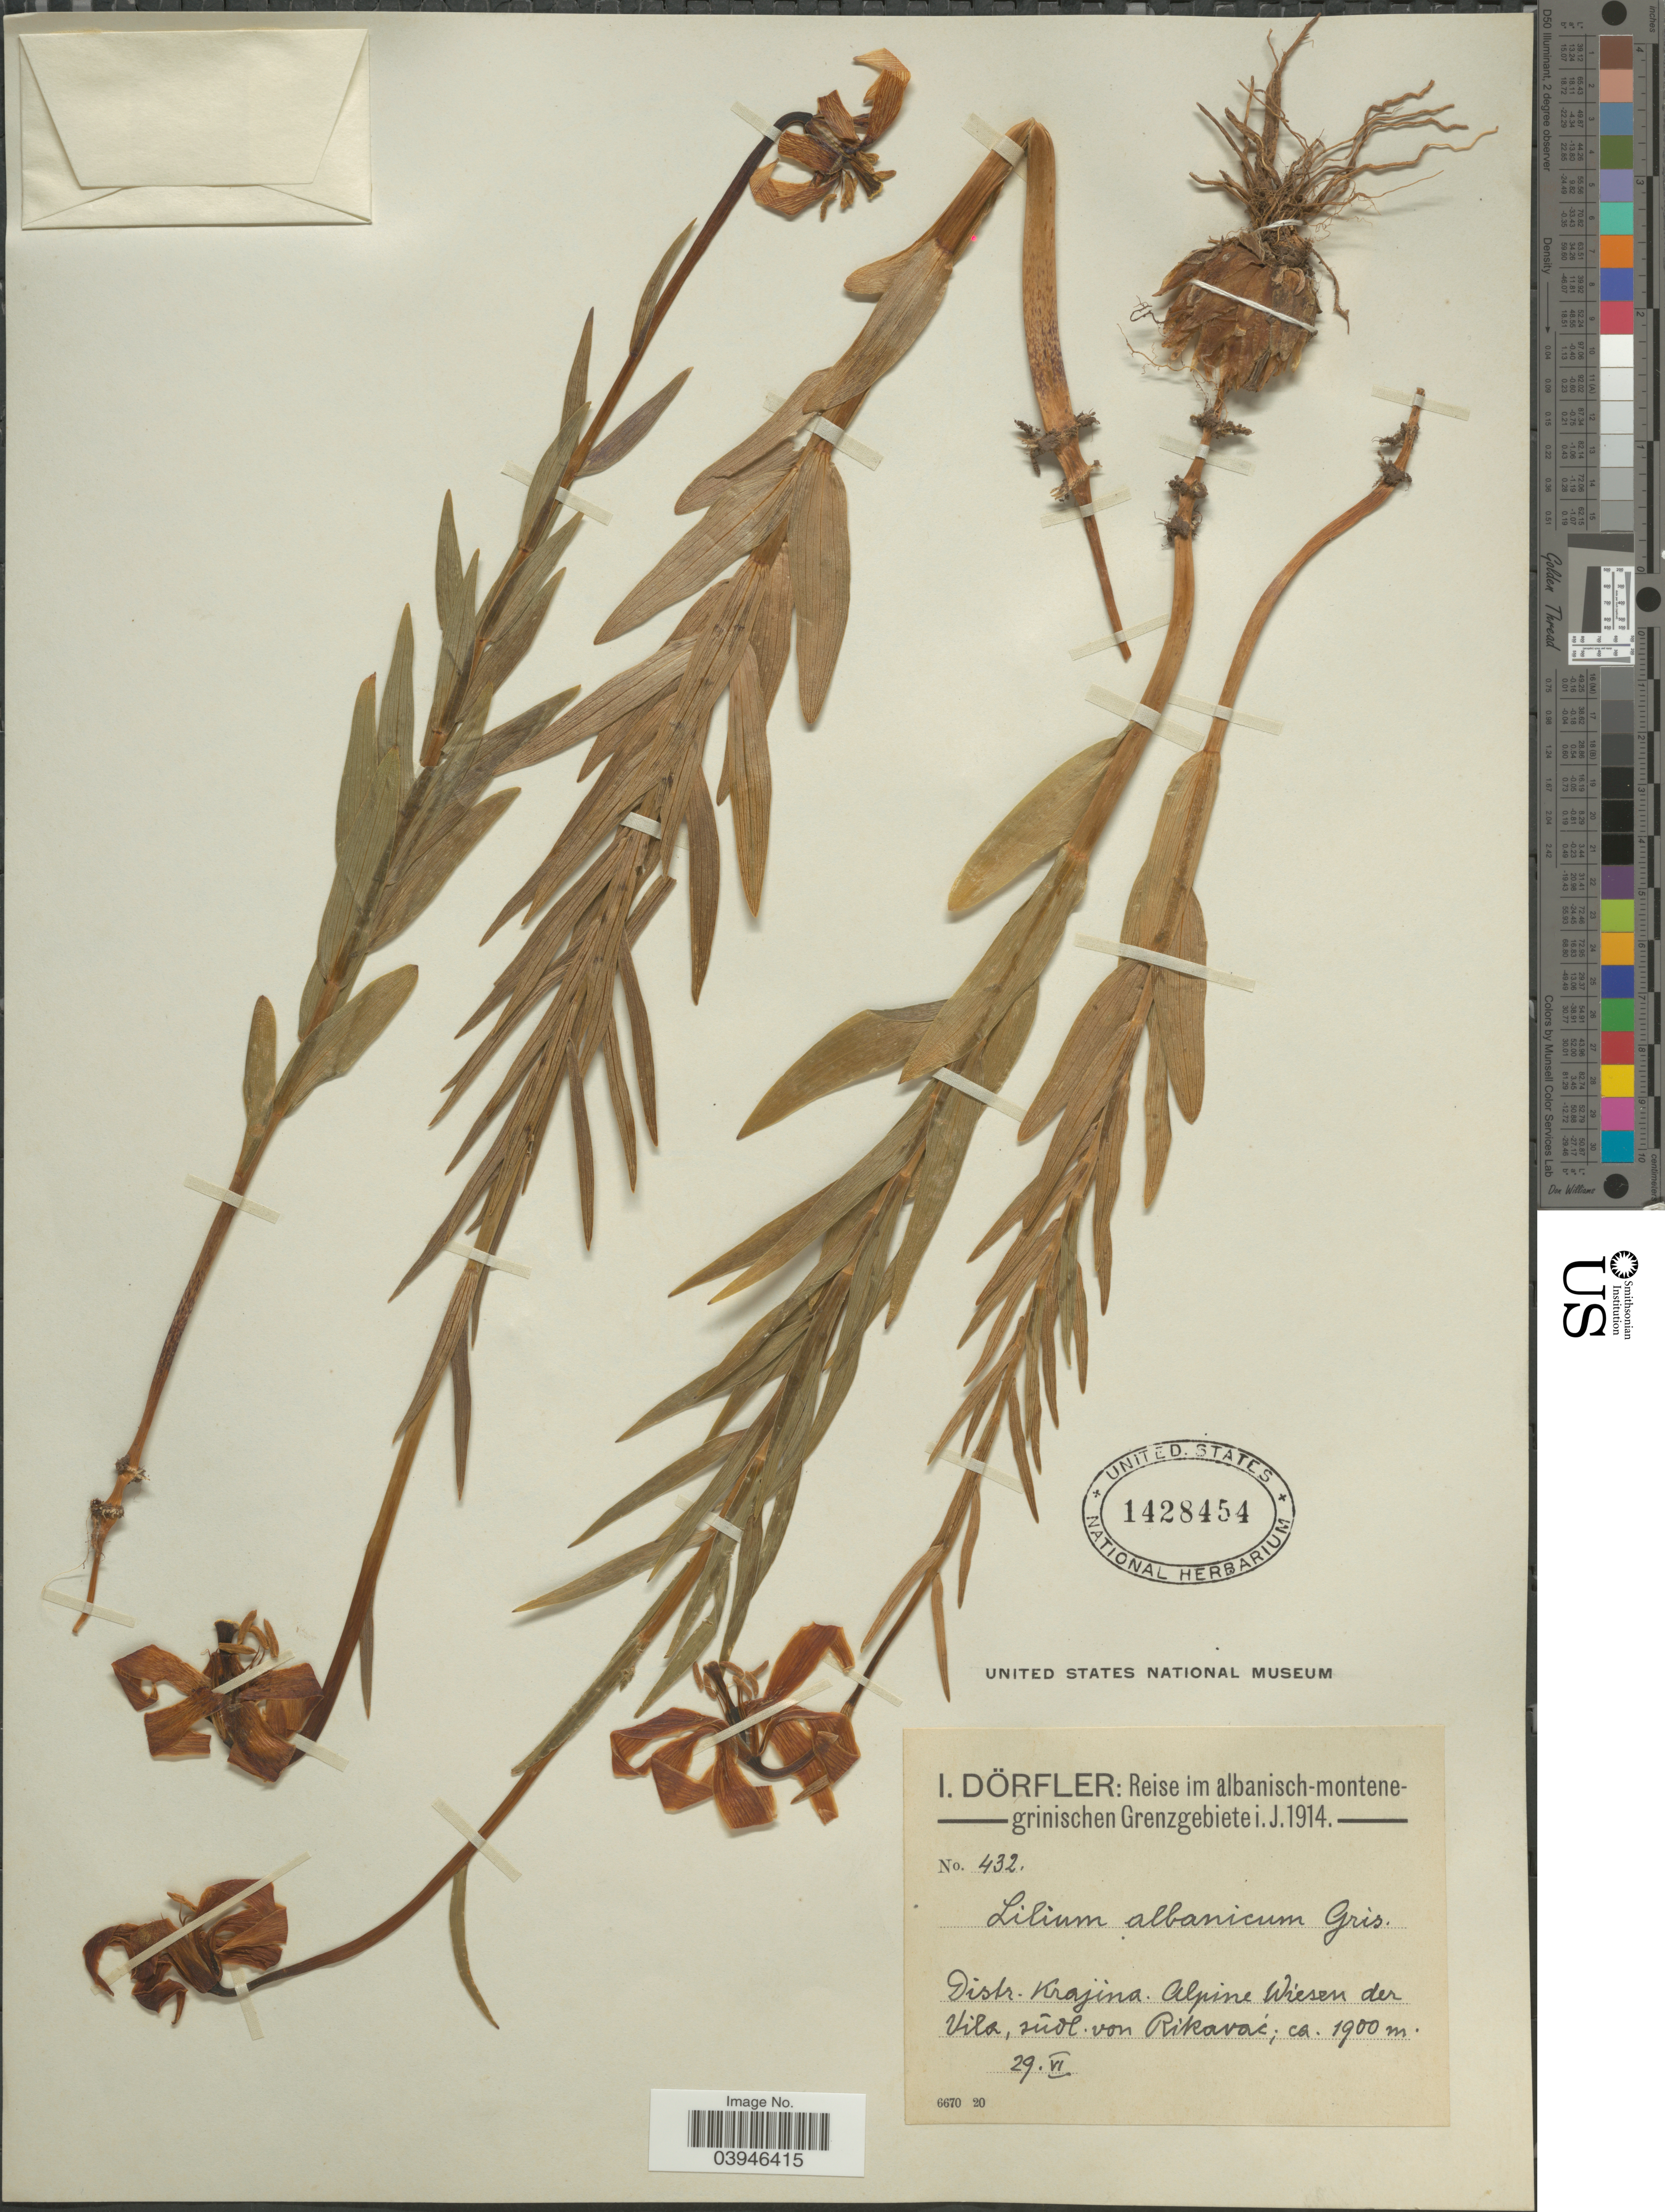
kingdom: Plantae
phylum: Tracheophyta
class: Liliopsida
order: Liliales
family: Liliaceae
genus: Lilium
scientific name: Lilium albanicum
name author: Griseb.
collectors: I. Dörfler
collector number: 432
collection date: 1914-06-29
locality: Im Albanisch-montene-grinischen Grenzgebiete. Distr. Krajina. Alpine Wiesen der Vila, súol von Rolavac.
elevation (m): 1900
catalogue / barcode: US 1428454